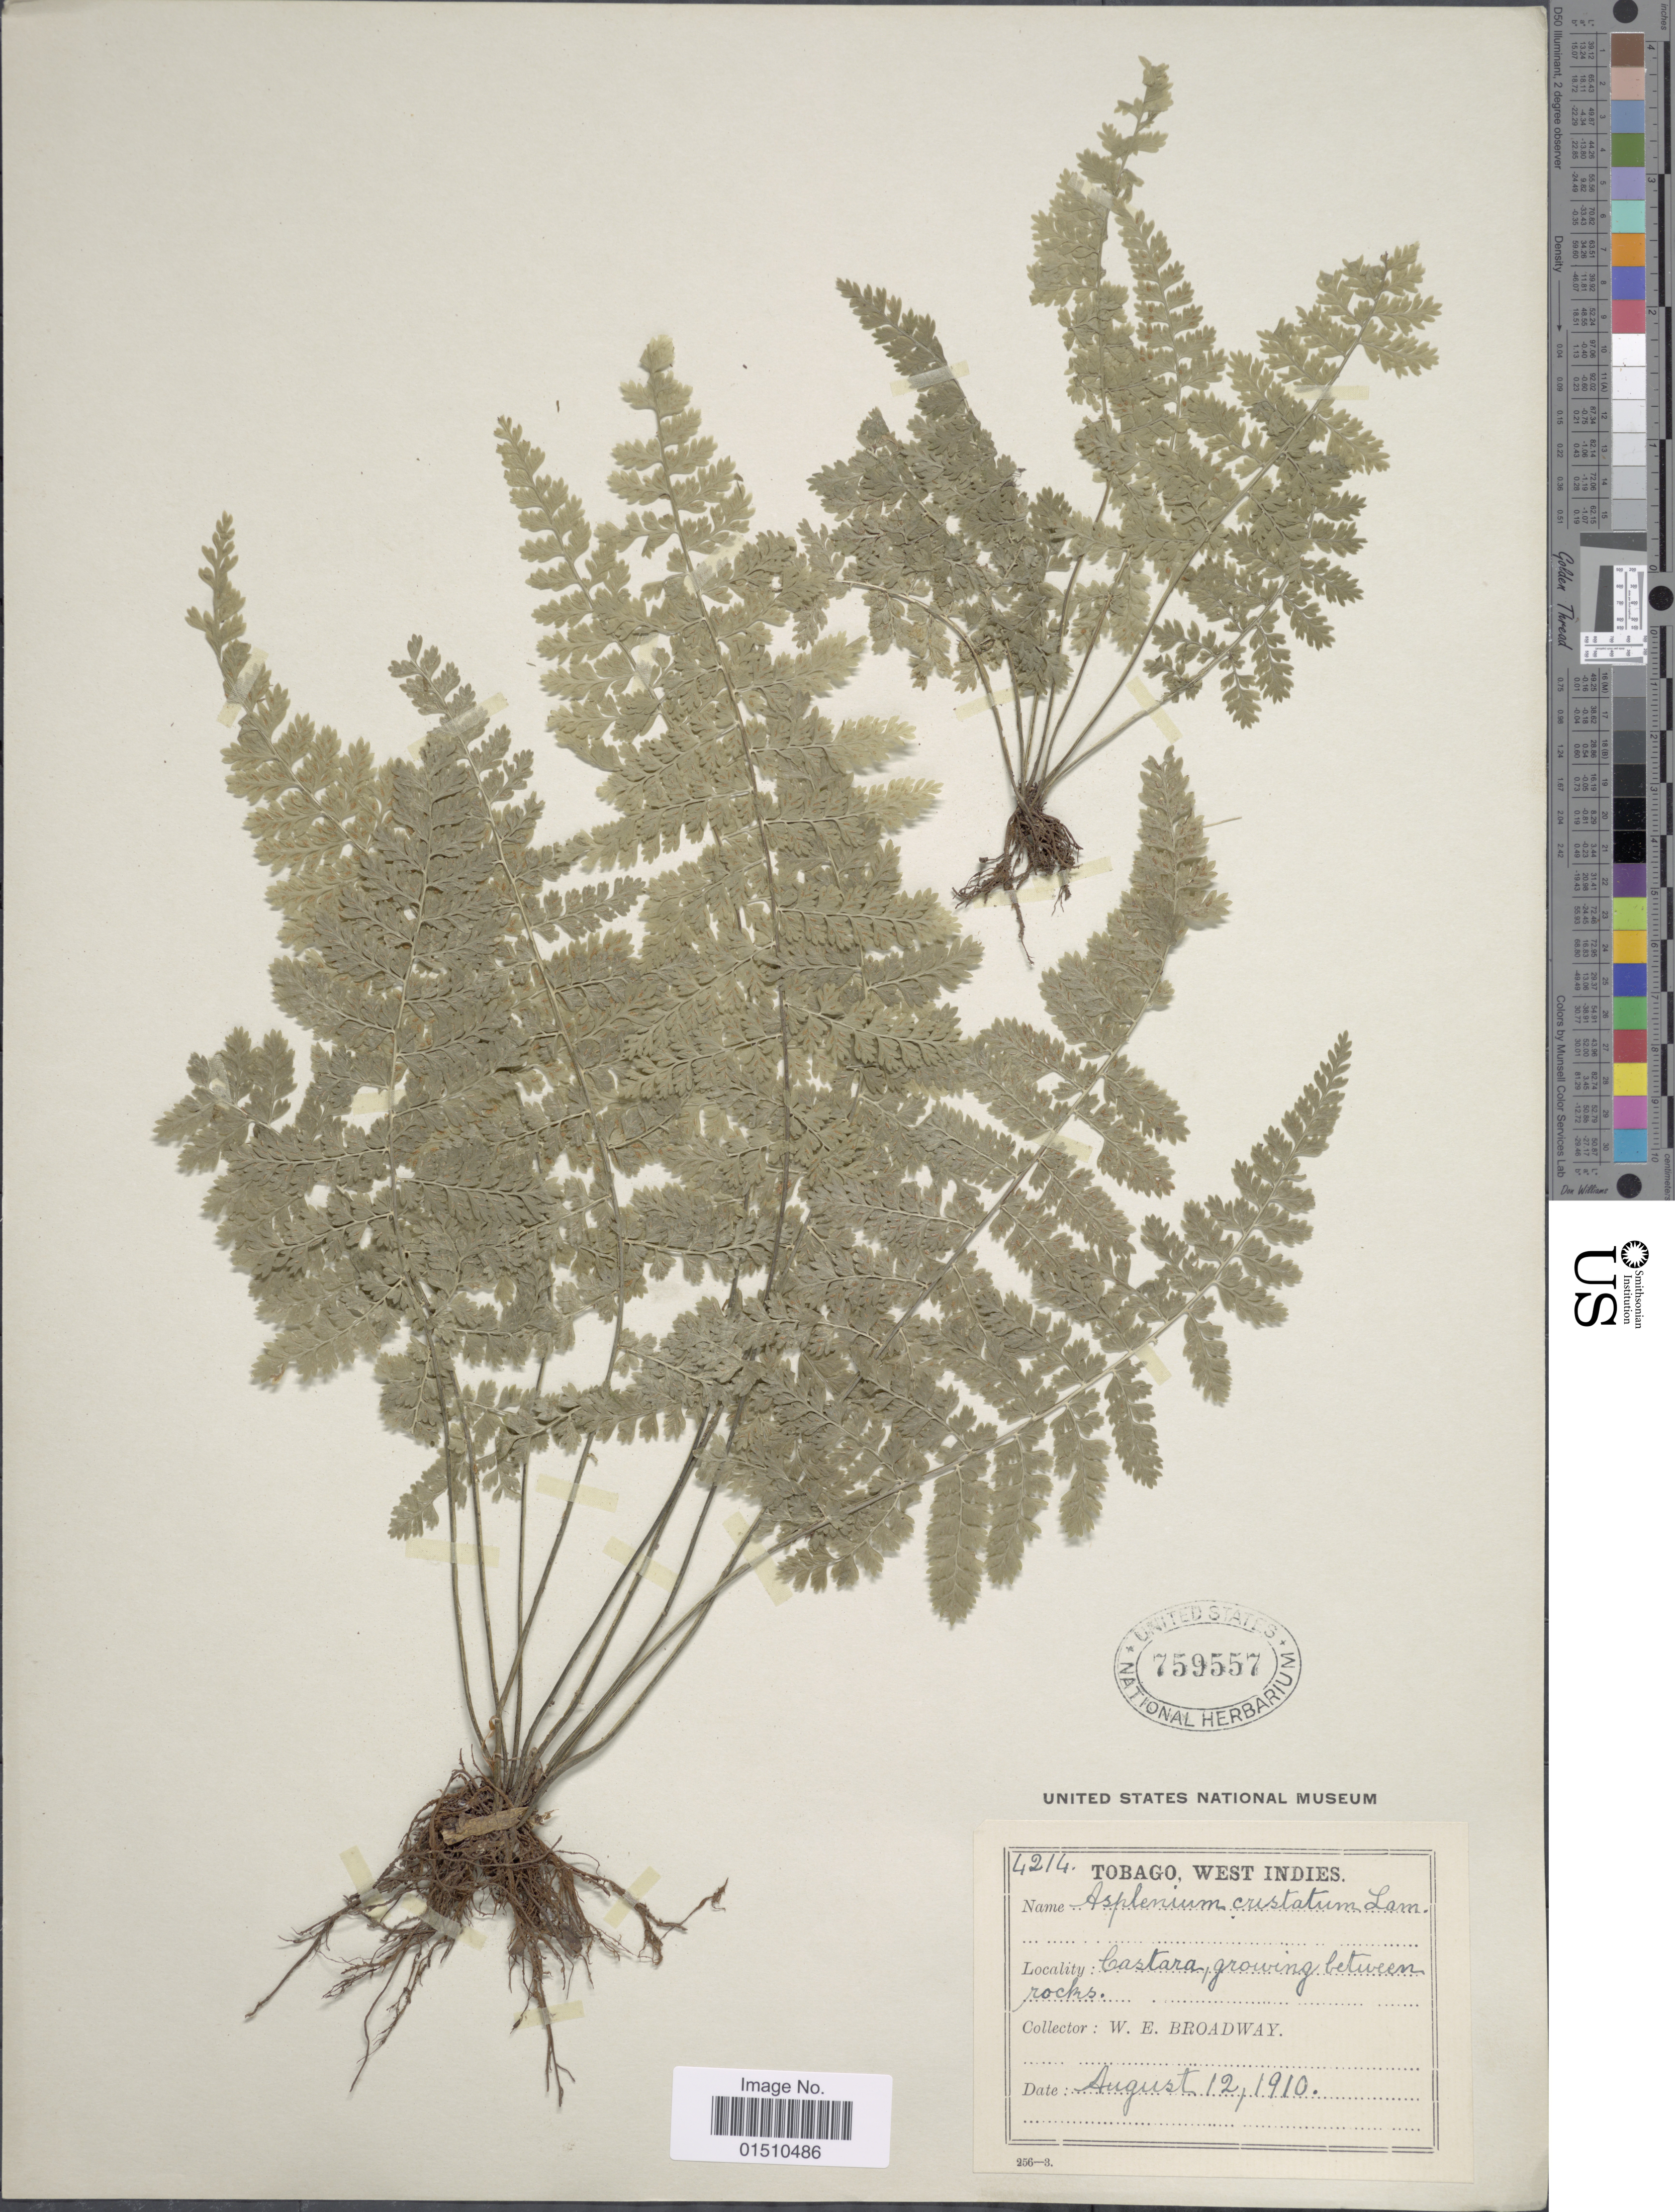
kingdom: Plantae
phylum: Tracheophyta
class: Polypodiopsida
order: Polypodiales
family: Aspleniaceae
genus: Asplenium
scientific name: Asplenium cristatum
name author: Lam.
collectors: W. E. Broadway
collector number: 4214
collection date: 1910-08-12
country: Trinidad and Tobago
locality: Tobago, West Indies, Castara, growing between rocks.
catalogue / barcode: US 759557